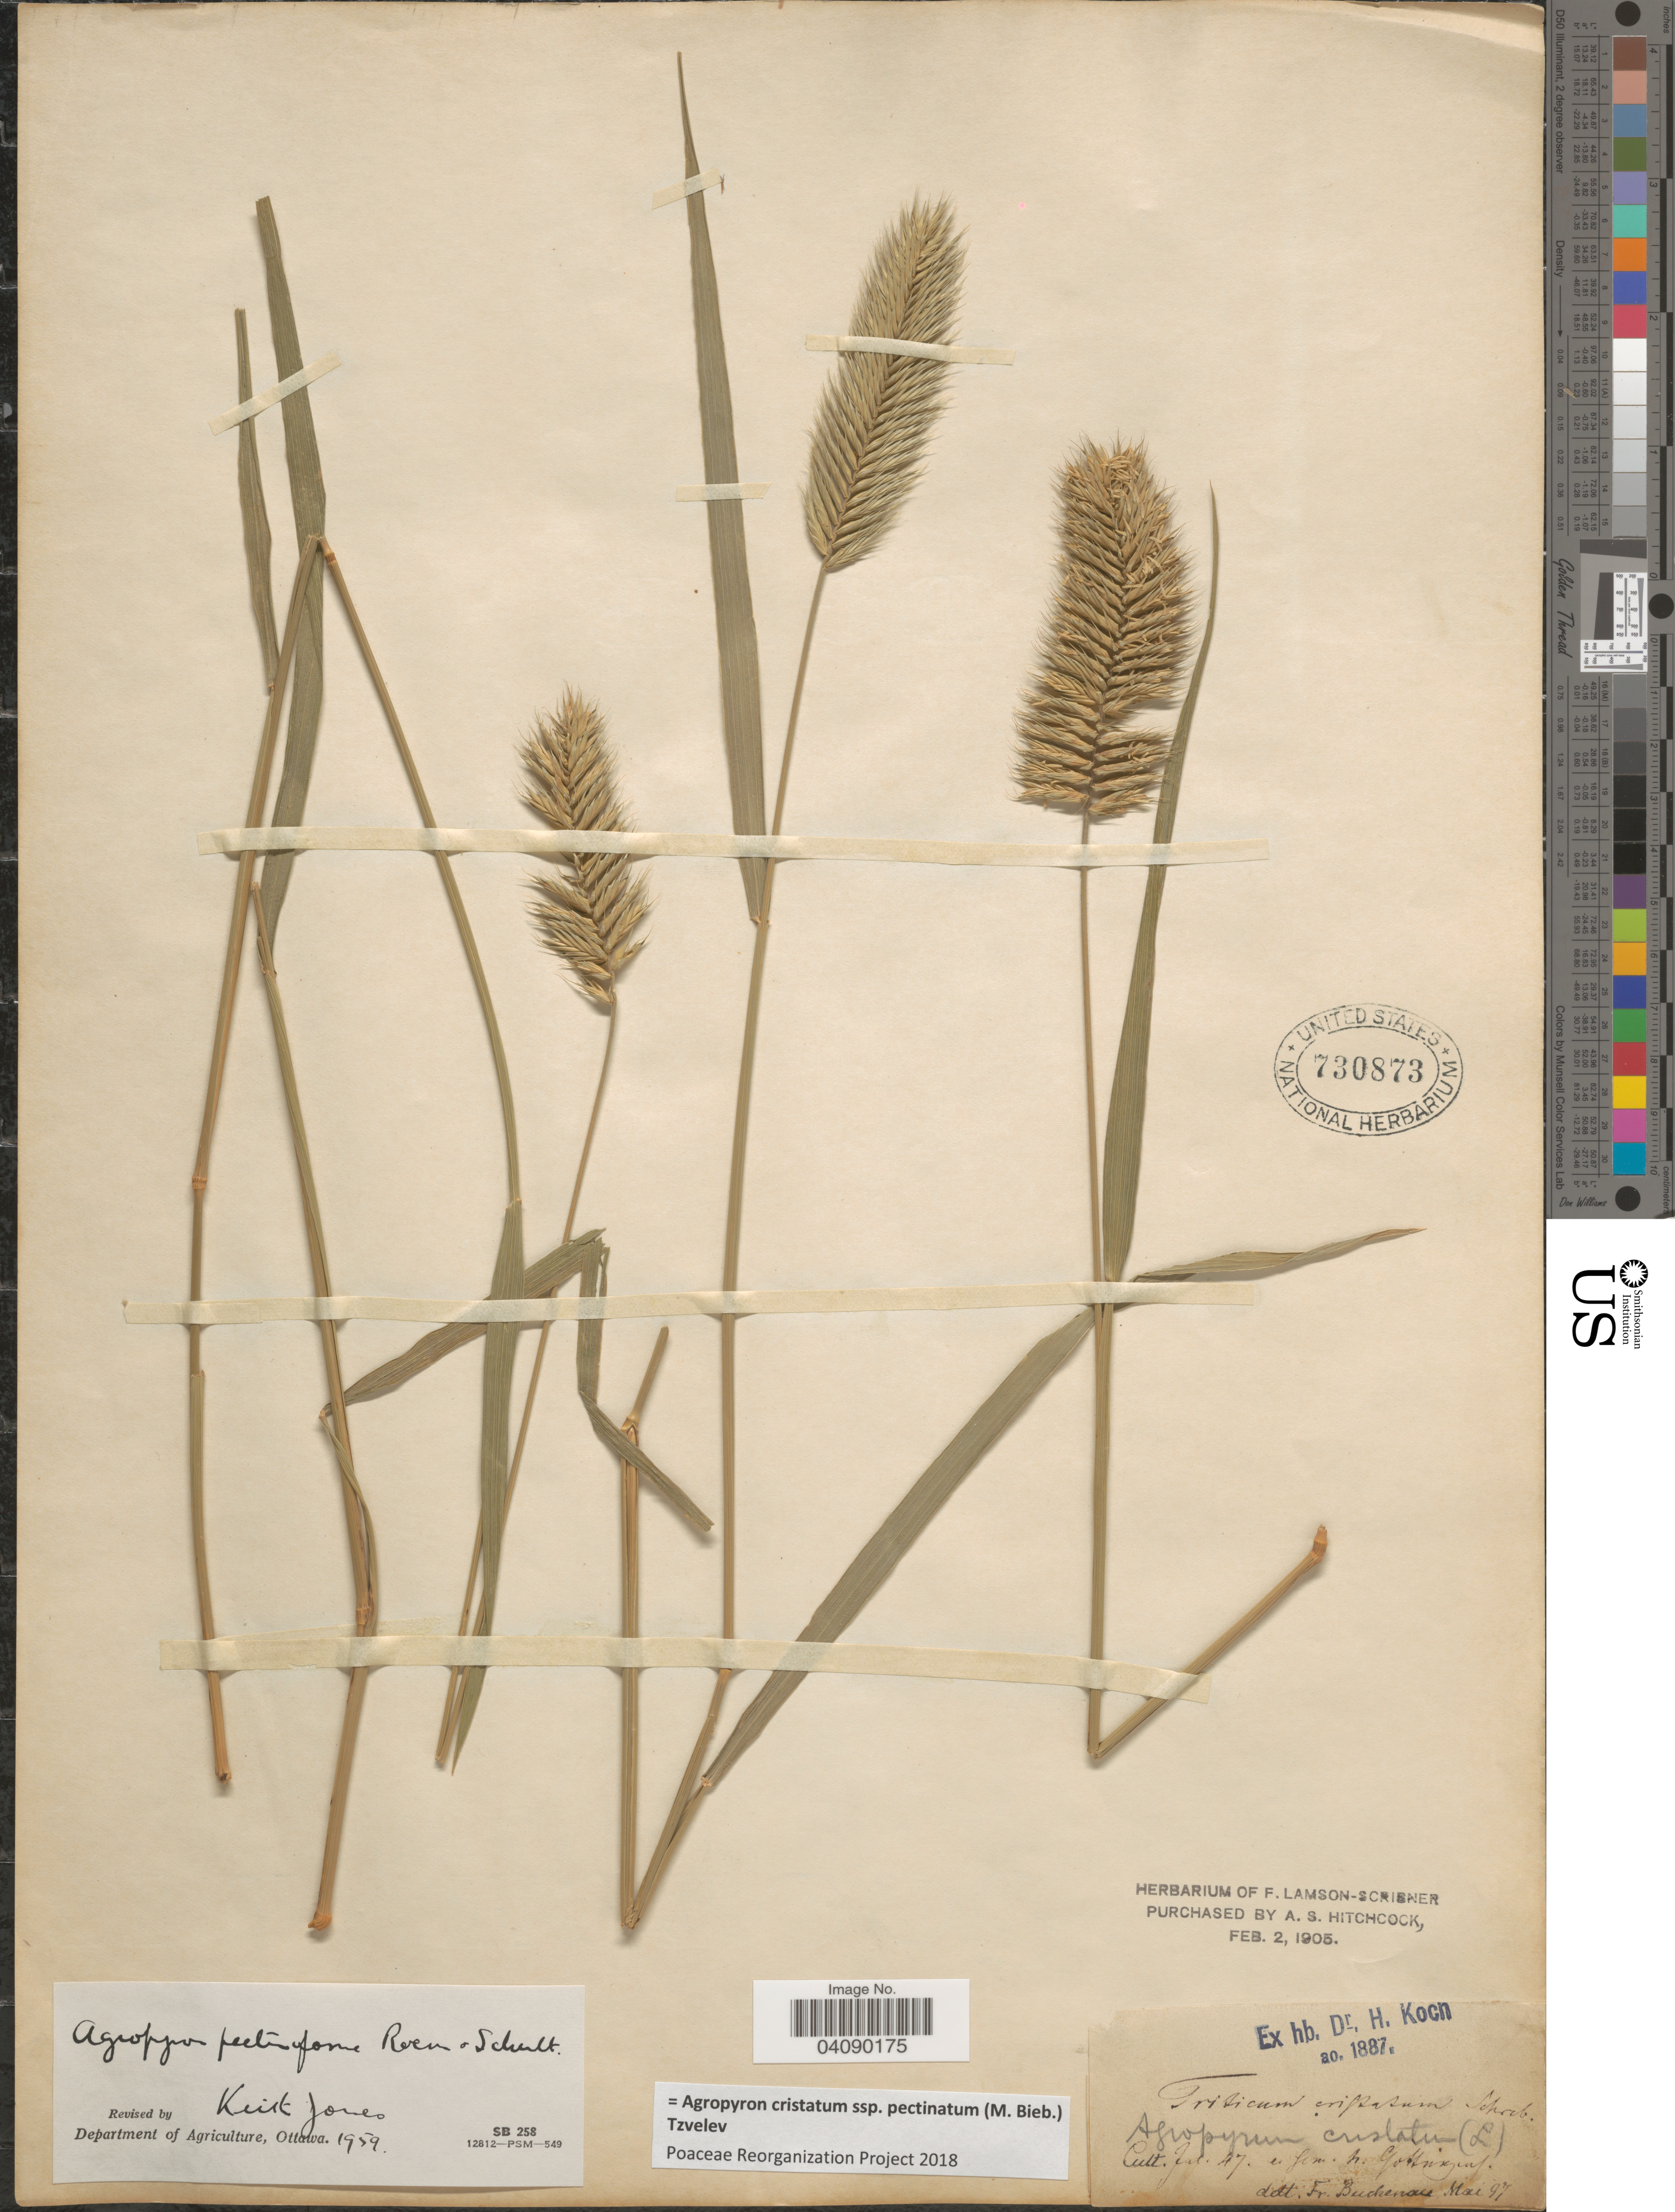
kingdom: Plantae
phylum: Tracheophyta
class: Liliopsida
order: Poales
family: Poaceae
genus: Agropyron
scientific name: Agropyron cristatum subsp. pectinatum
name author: (M. Bieb.) Tzvelev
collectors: Ex herb. Dr. H. Koch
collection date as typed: Transcribed d/m/y: /7/47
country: Germany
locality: Cult. e fin. h. Gottingen.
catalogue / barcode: US 730873